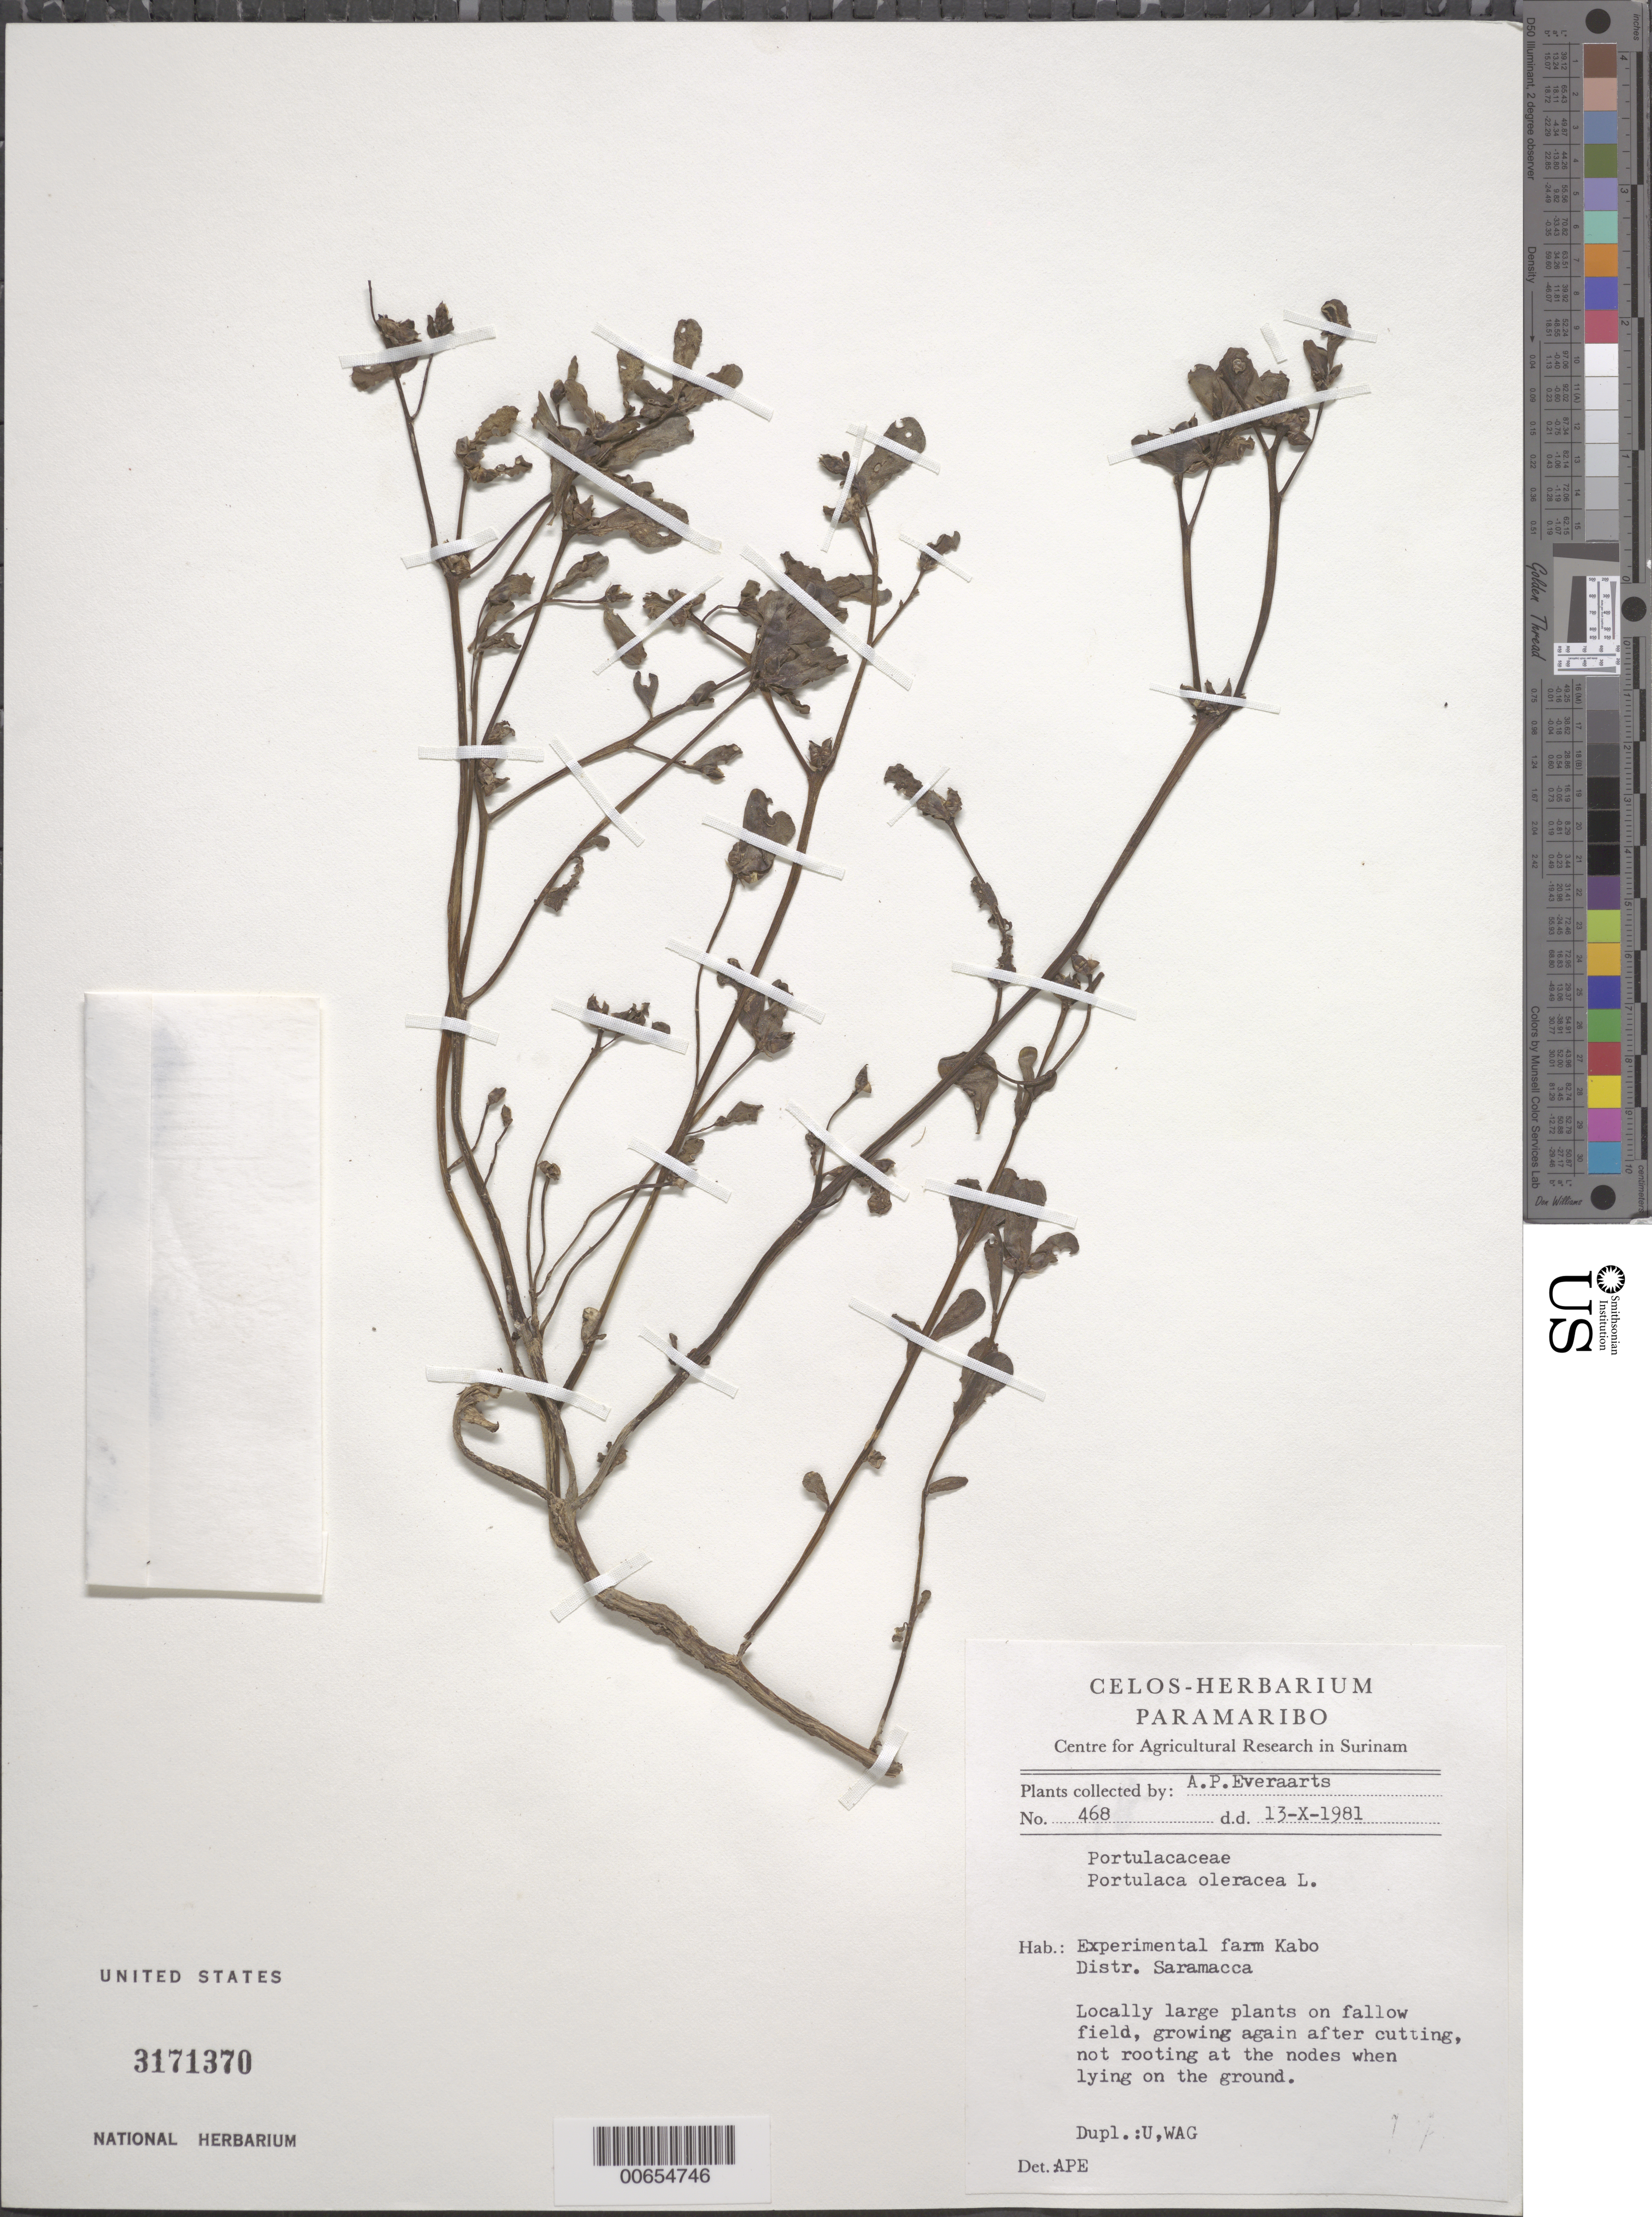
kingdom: Plantae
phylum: Tracheophyta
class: Magnoliopsida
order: Caryophyllales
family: Portulacaceae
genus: Portulaca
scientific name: Portulaca oleracea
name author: L.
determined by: DeFilipps, R. A.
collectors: A. Everaarts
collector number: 468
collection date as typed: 13-Oct-81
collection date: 1981-10-13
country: Suriname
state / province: Saramacca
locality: Kabo Experimental Farm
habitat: Fallow field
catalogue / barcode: US 3171370